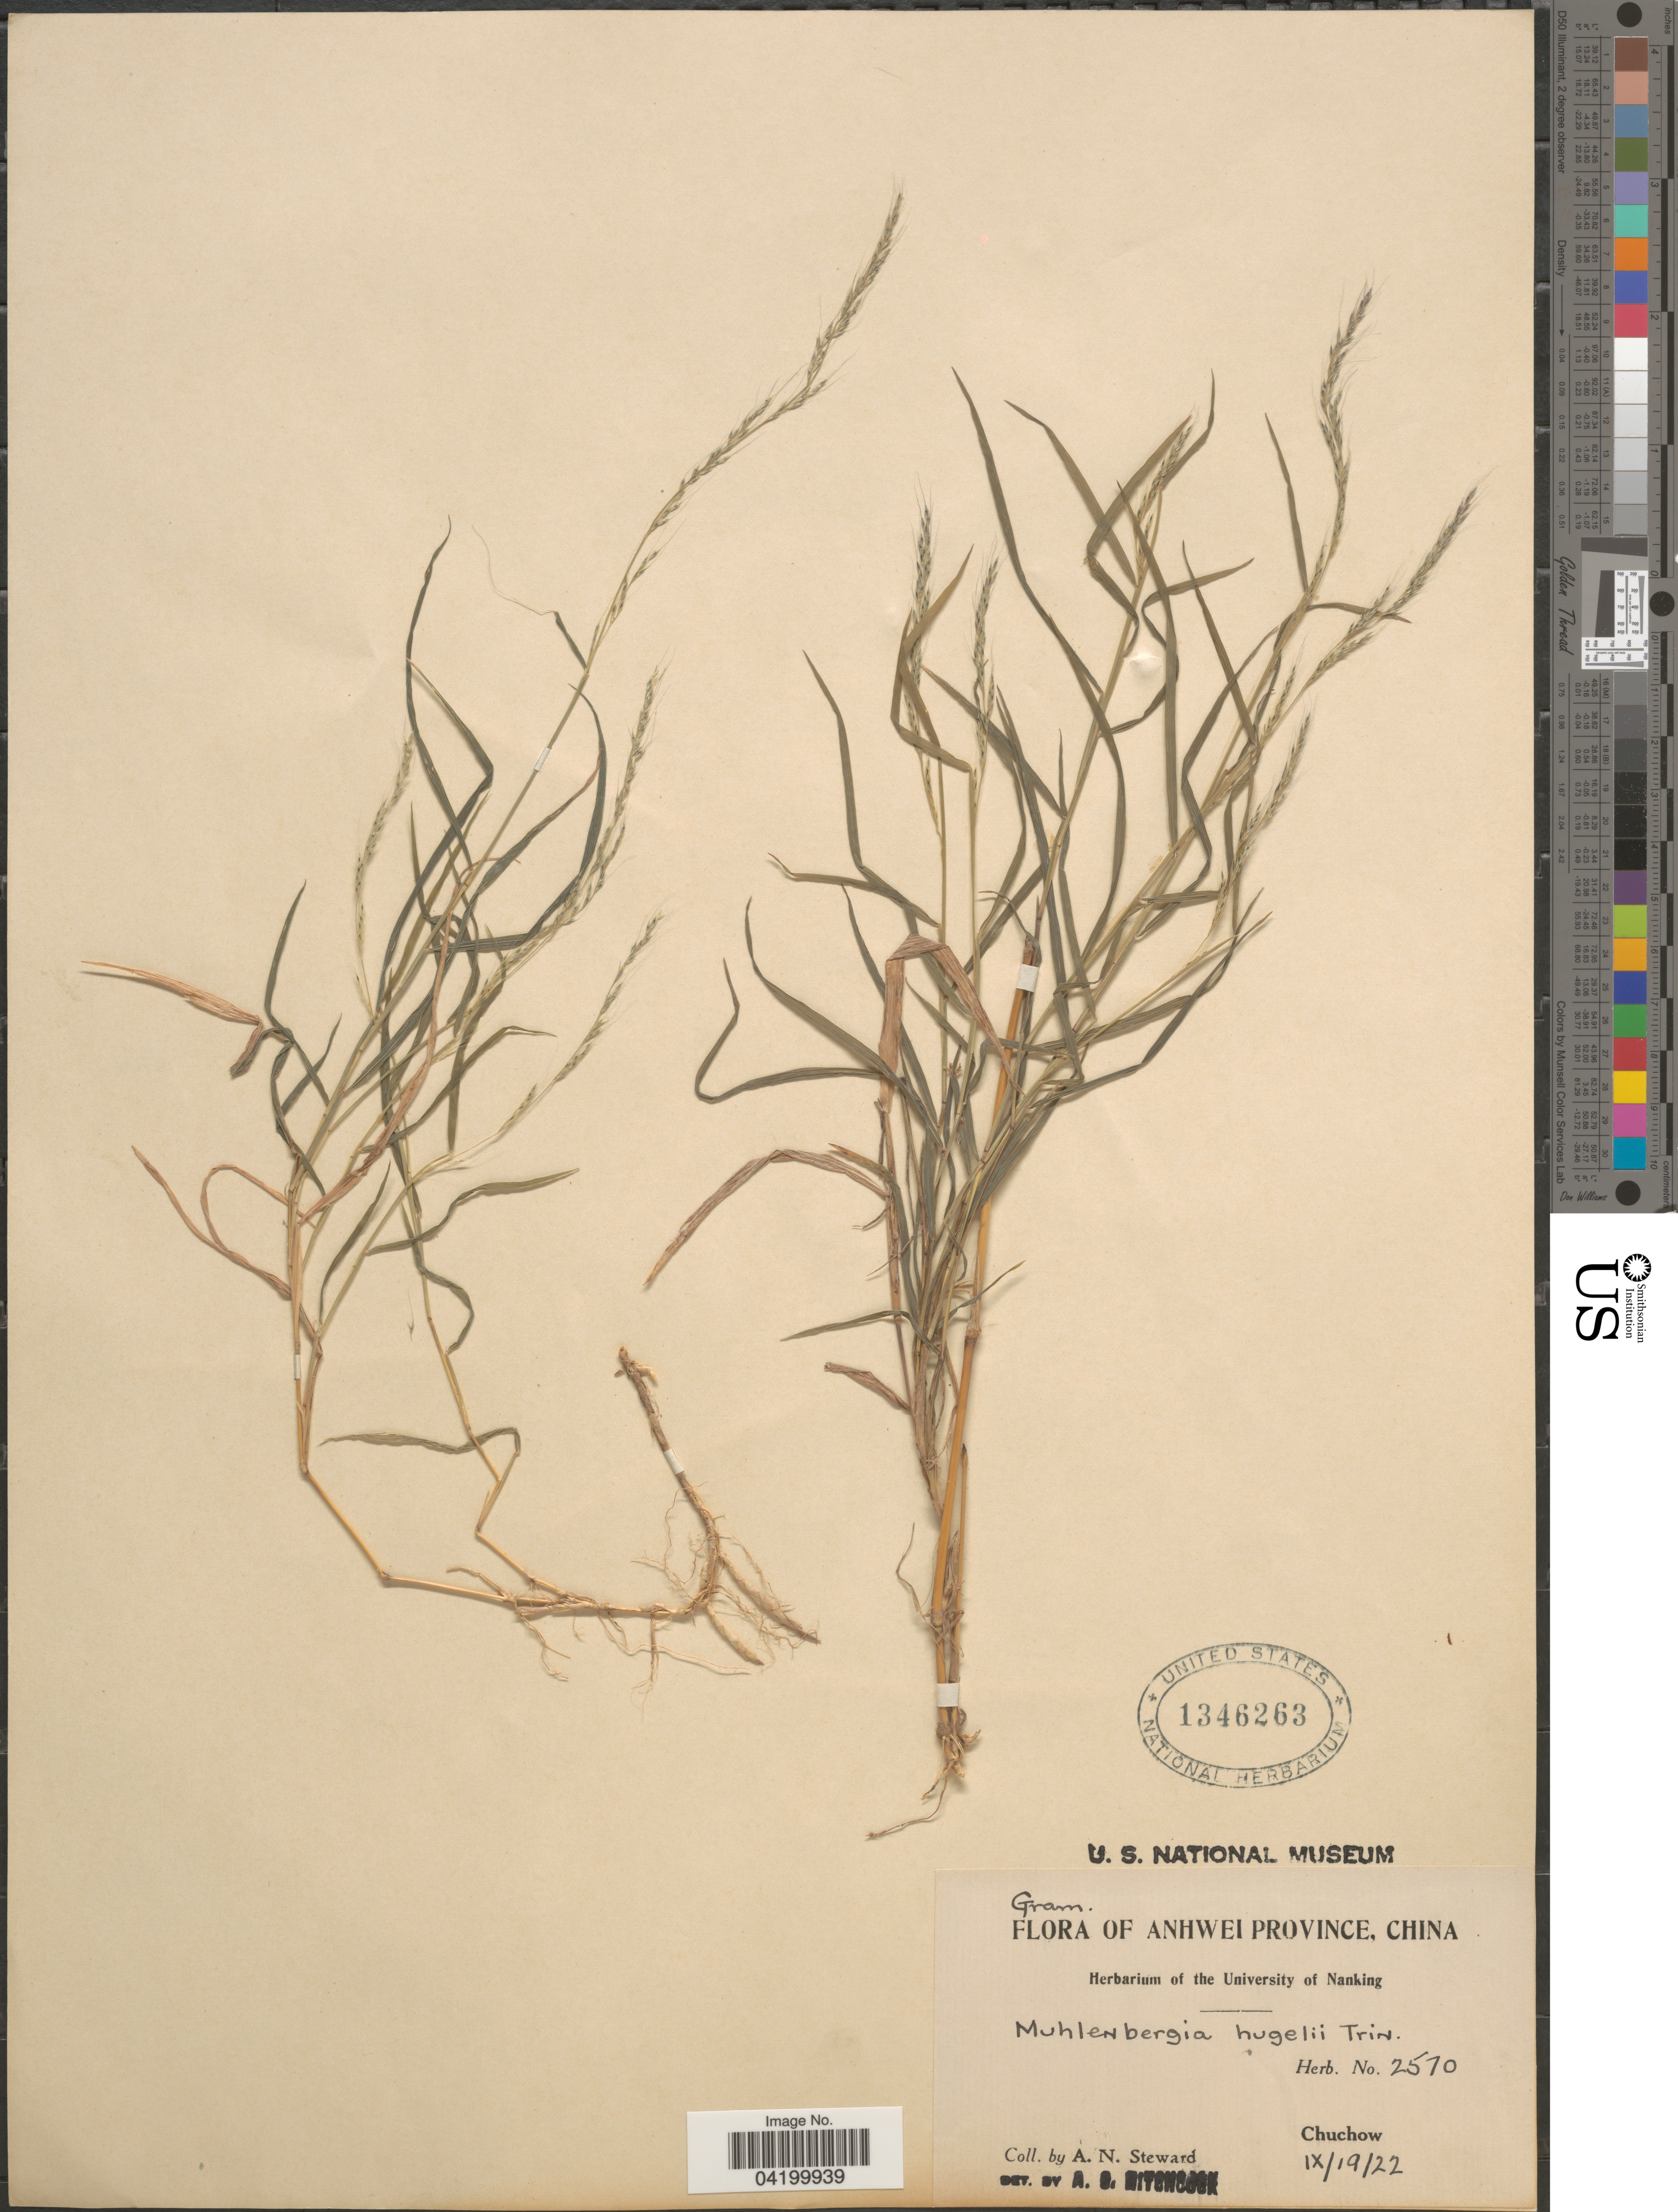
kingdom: Plantae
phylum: Tracheophyta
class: Liliopsida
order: Poales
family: Poaceae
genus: Muhlenbergia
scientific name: Muhlenbergia japonica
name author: Steud.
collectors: A. N. Steward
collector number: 2570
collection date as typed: Transcribed d/m/y: 19/9/22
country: China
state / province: Anhui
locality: Anhwei Province. Chuchow.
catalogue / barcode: US 1346263